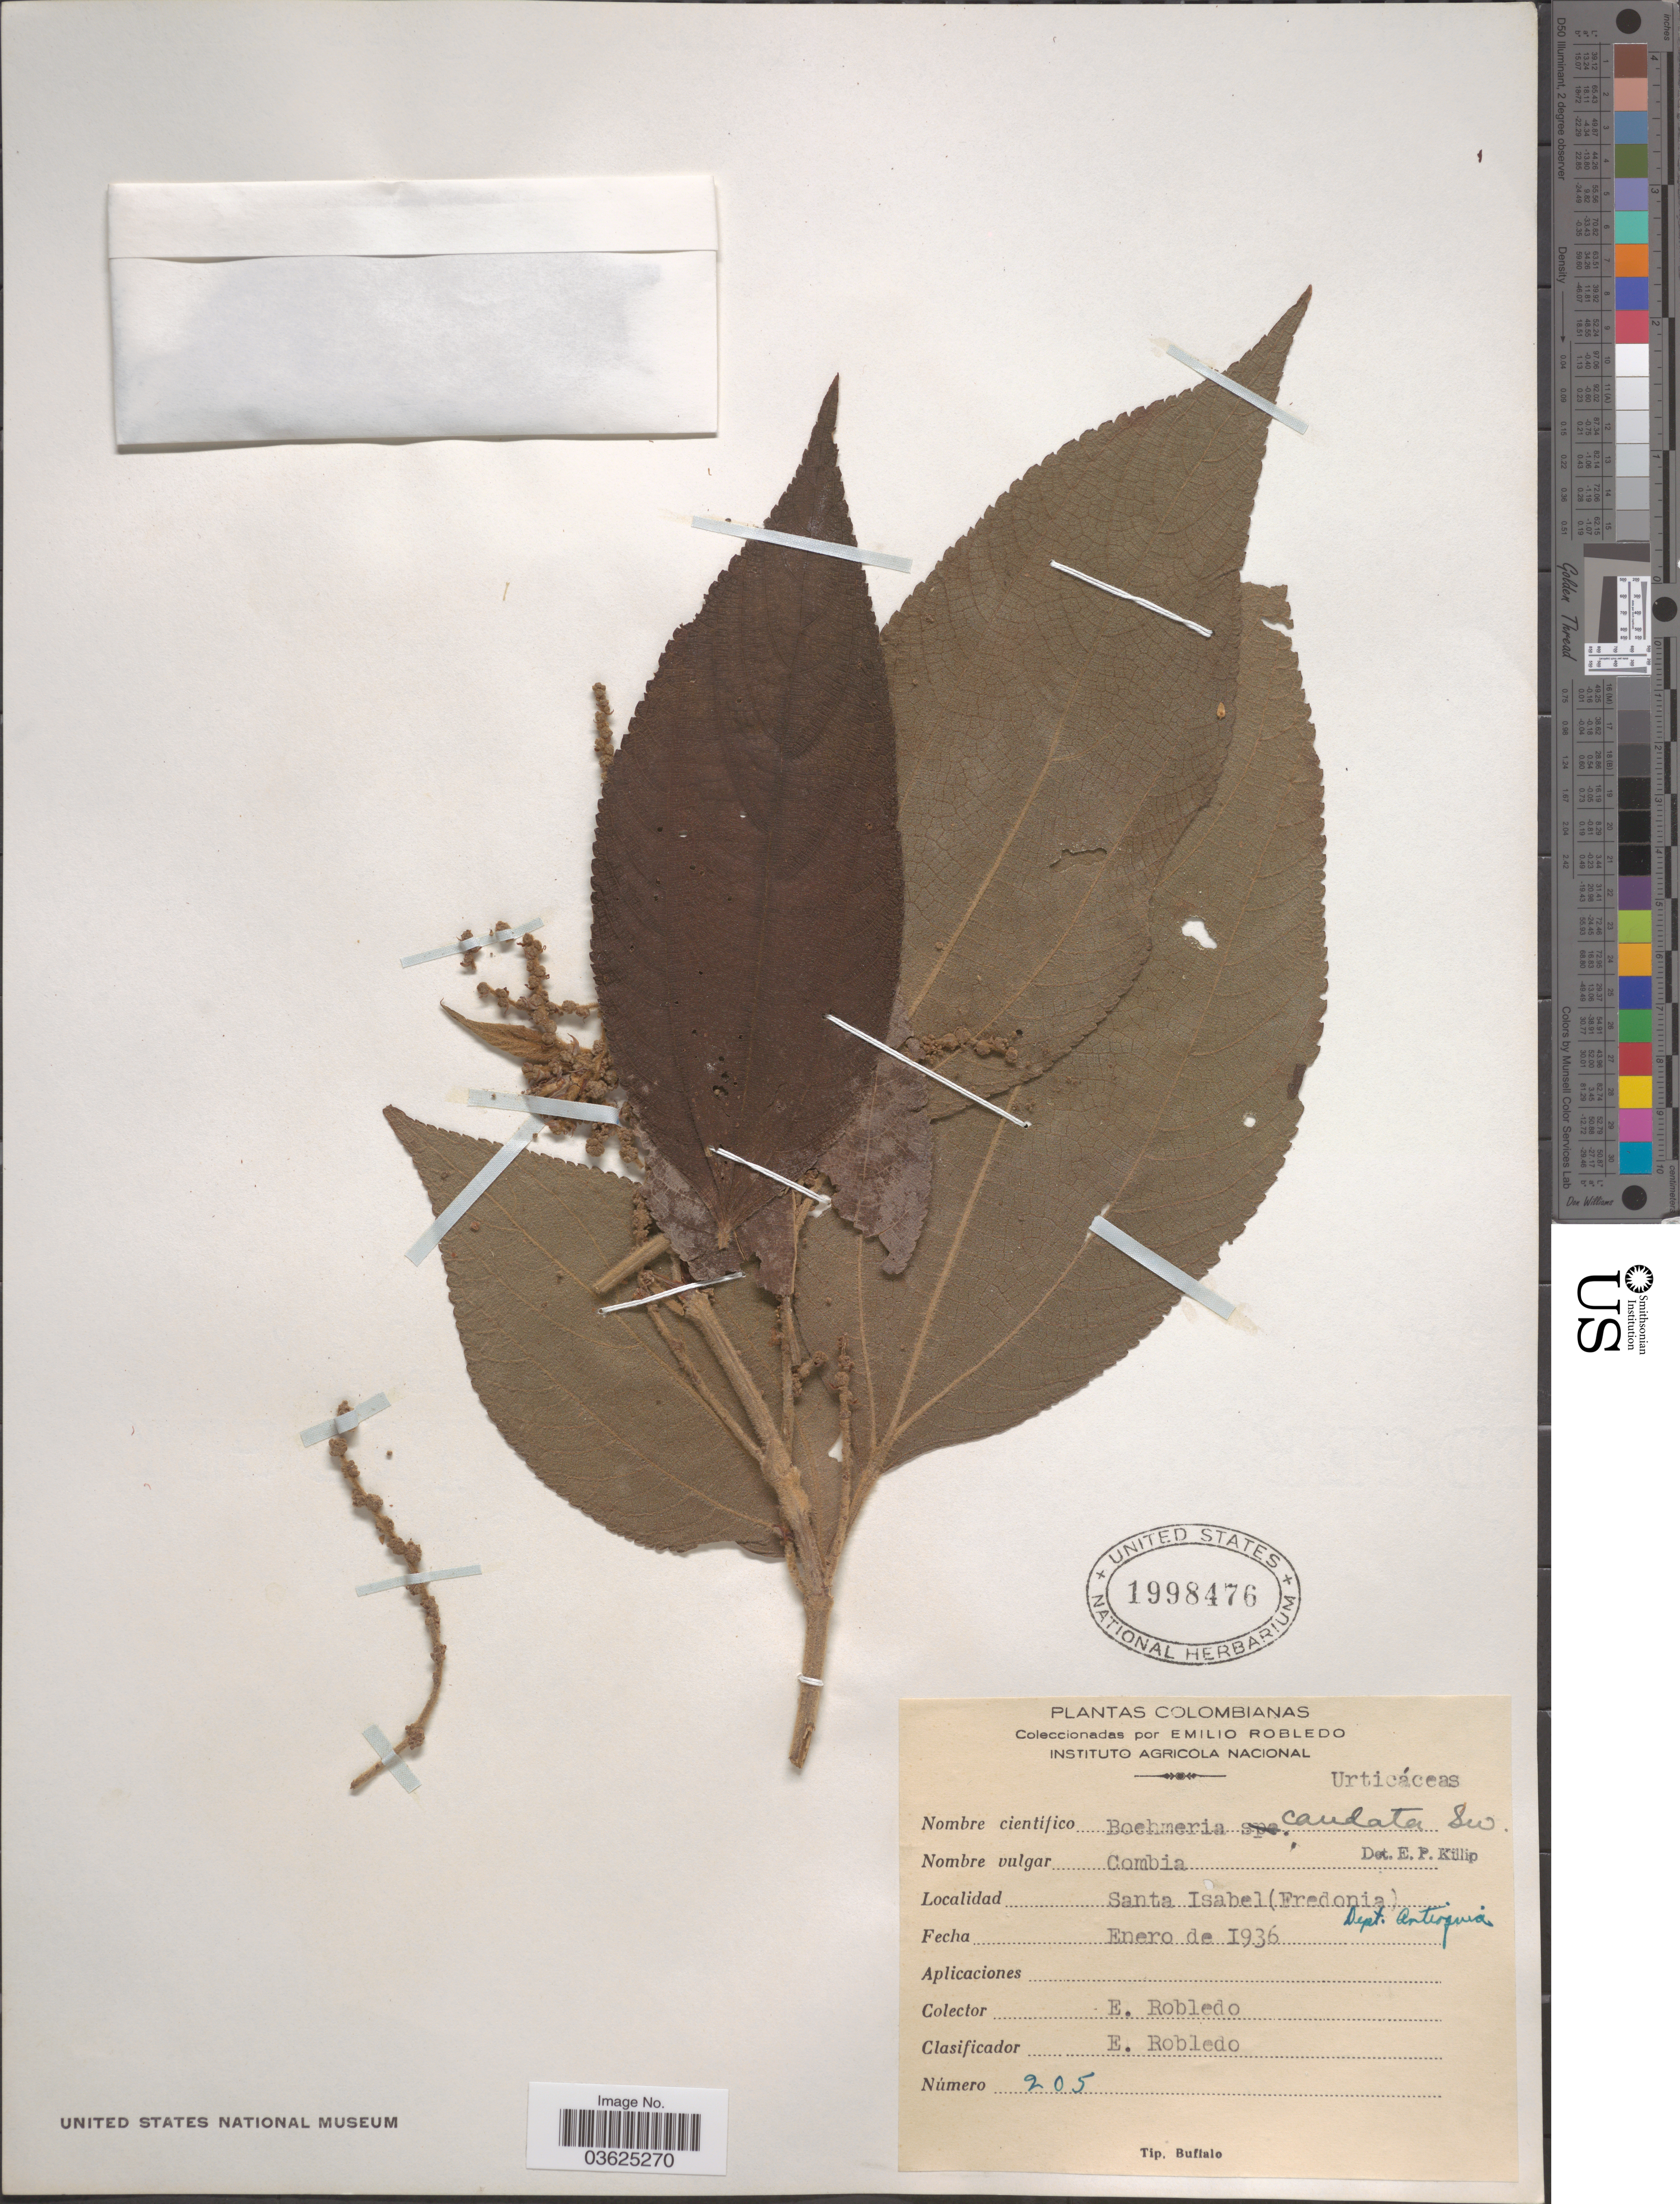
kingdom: Plantae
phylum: Tracheophyta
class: Magnoliopsida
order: Rosales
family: Urticaceae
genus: Boehmeria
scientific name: Boehmeria caudata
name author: Sw.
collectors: E. Robledo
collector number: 205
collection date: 1936-01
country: Colombia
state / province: Antioquia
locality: Santa Isabel (Fredonia). Dept. Antioquia.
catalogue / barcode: US 1998476